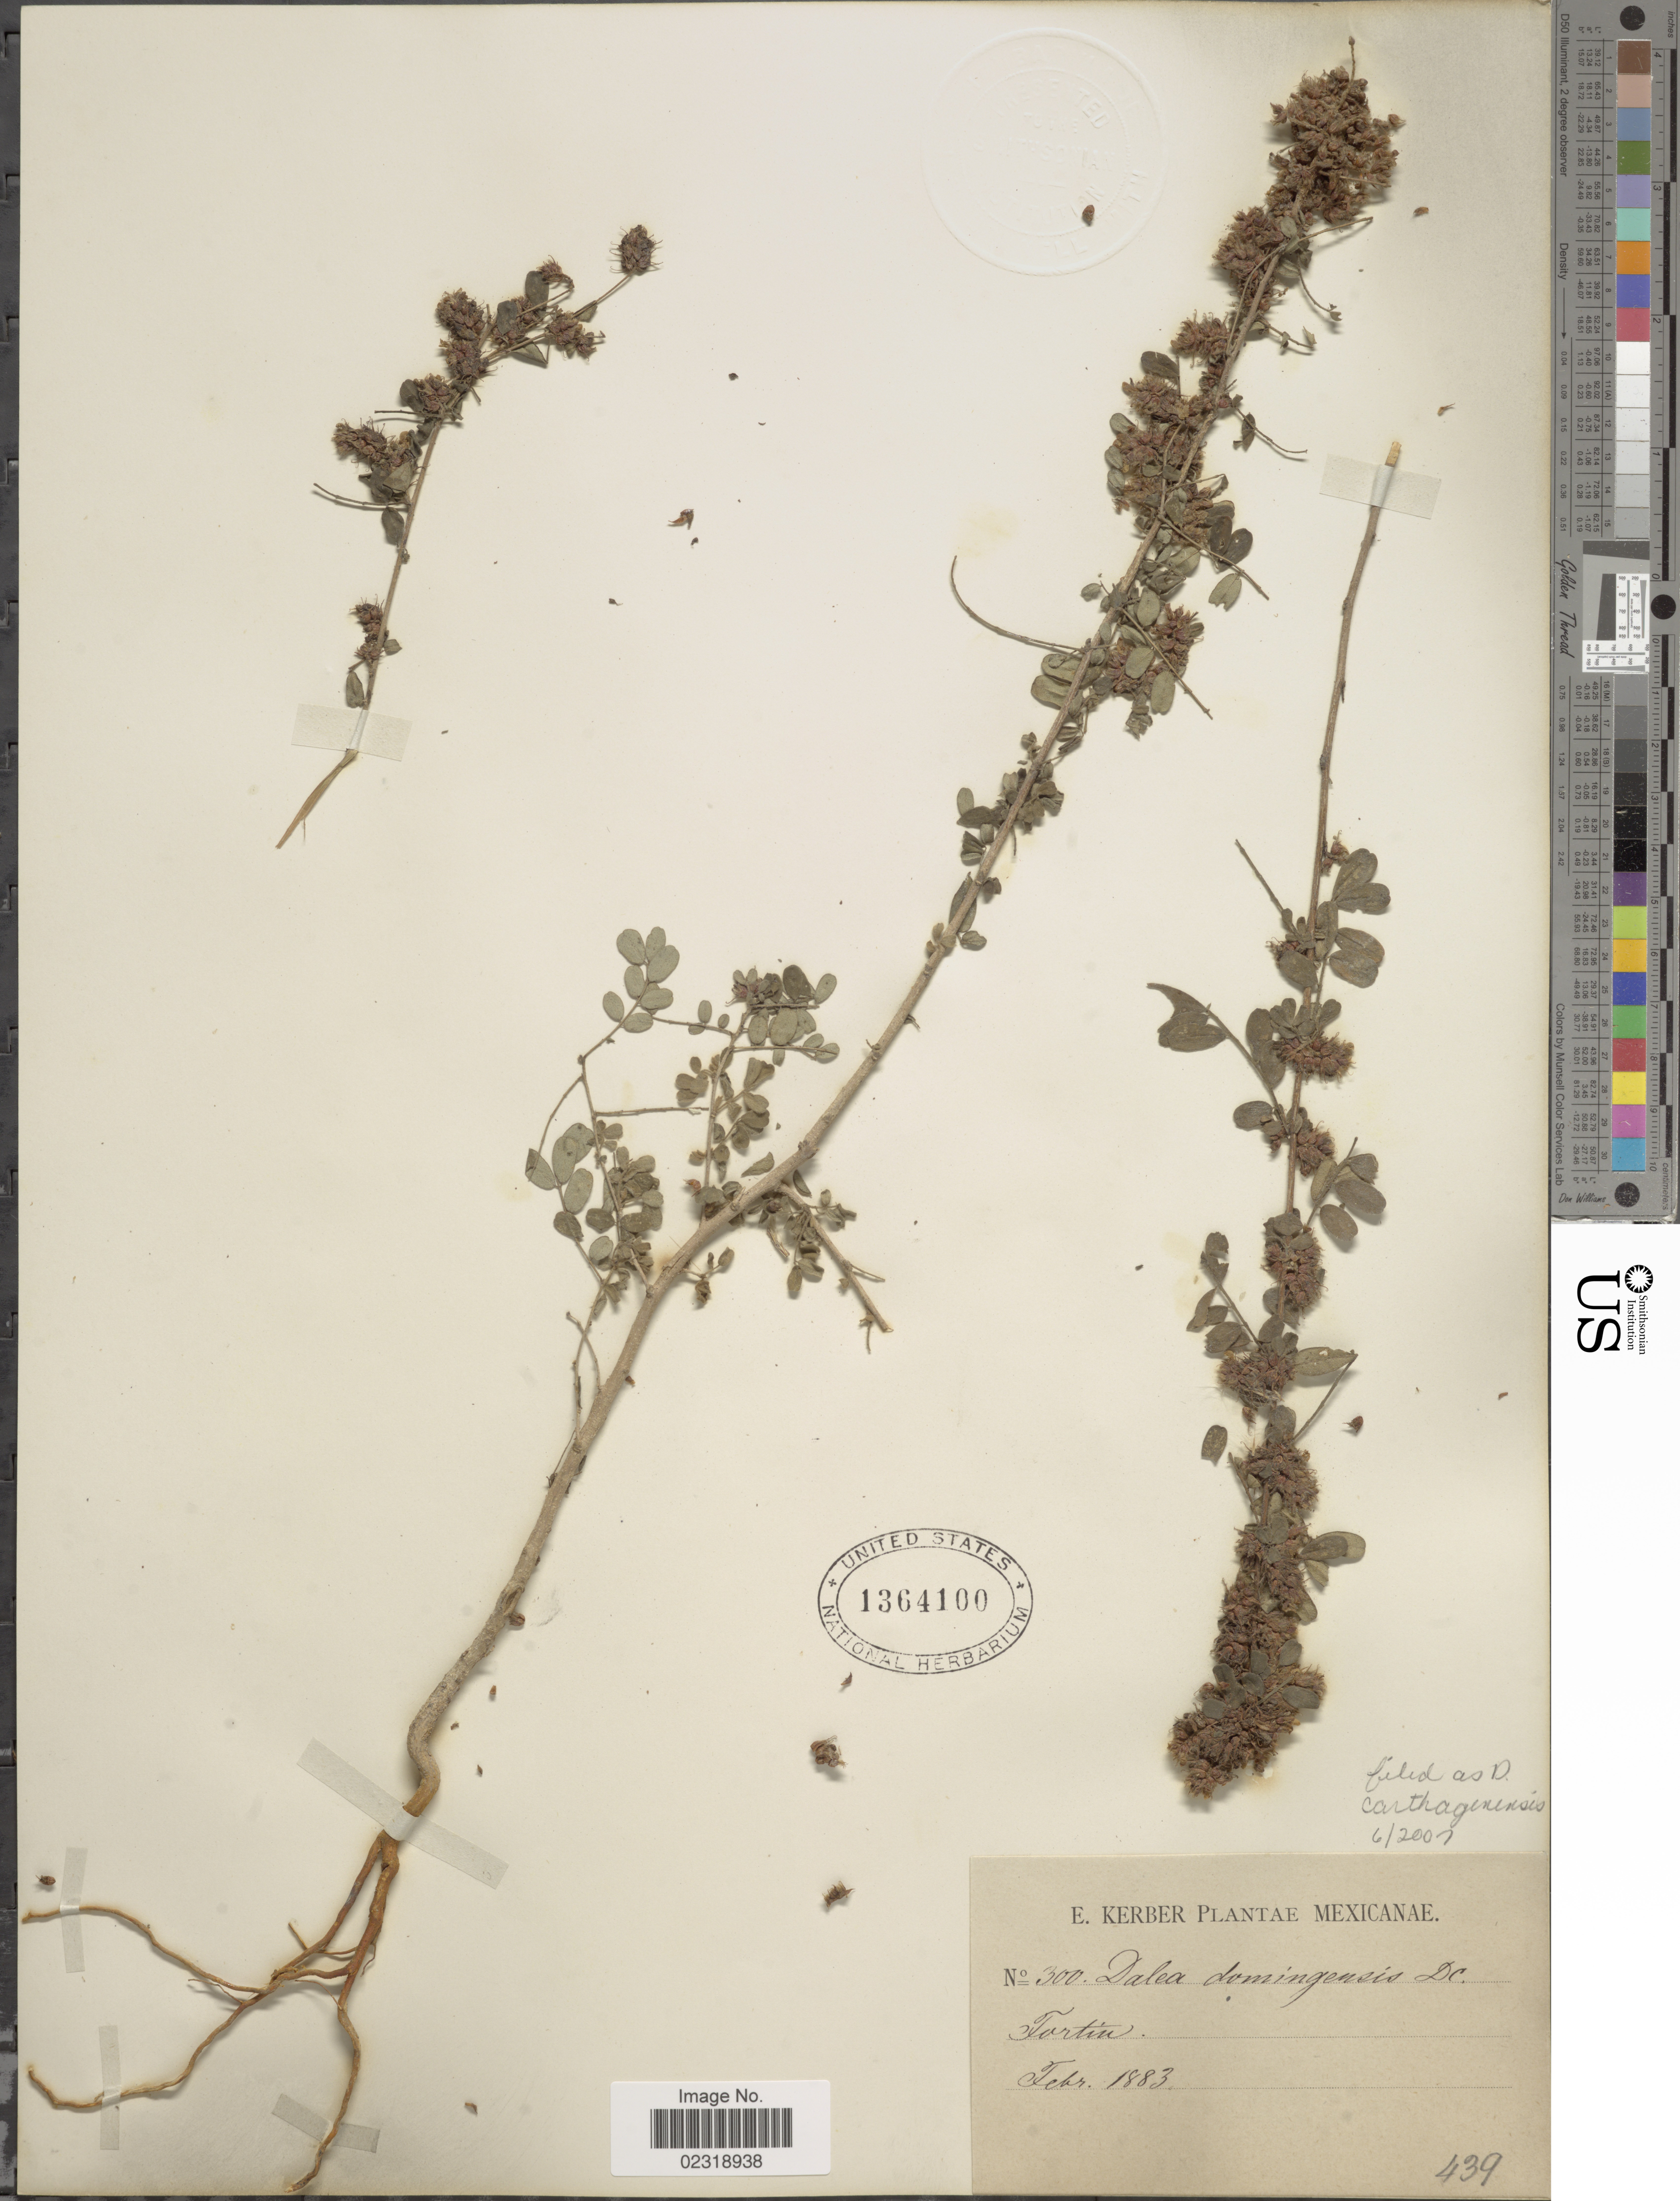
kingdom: Plantae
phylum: Tracheophyta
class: Magnoliopsida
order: Fabales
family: Fabaceae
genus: Dalea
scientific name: Dalea carthagenensis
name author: (Jacq.) J.F. Macbr.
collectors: E. Kerber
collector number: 300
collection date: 1883-02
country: Mexico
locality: Fortin.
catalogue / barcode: US 1364100